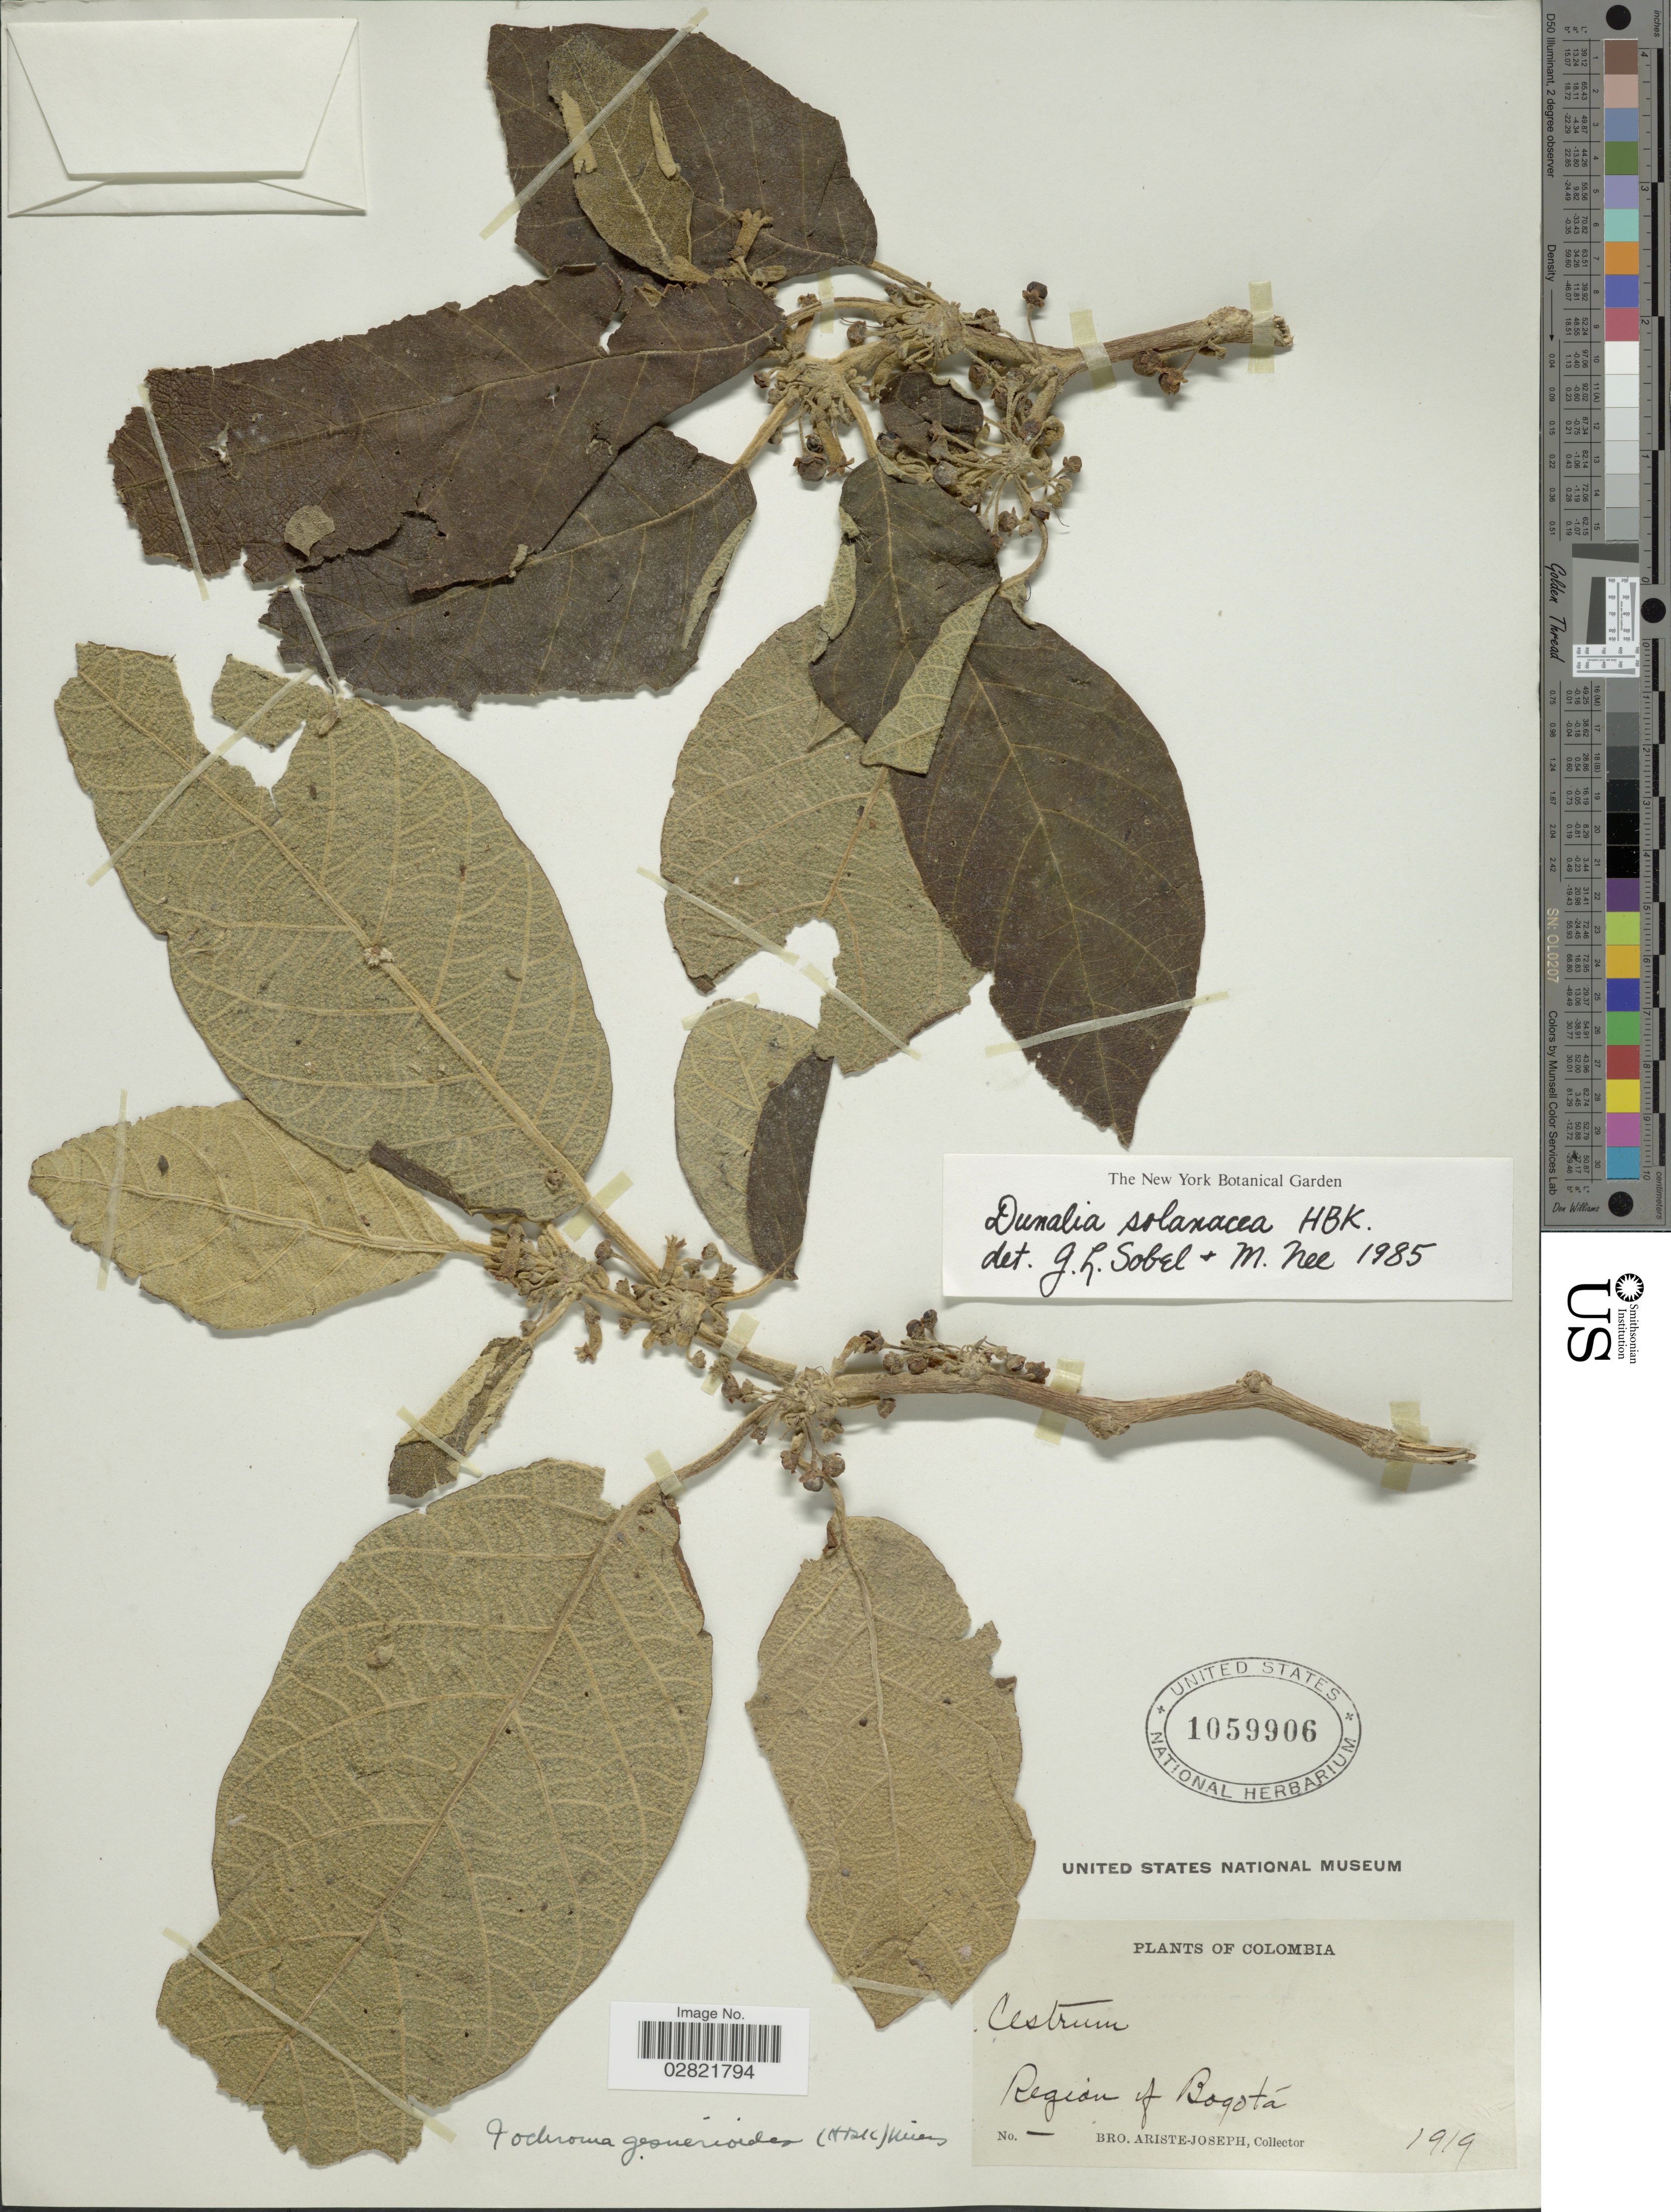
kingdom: Plantae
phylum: Tracheophyta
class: Magnoliopsida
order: Solanales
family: Solanaceae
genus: Dunalia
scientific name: Dunalia solanacea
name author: Kunth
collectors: Bro. Ariste-Joseph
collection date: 1919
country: Colombia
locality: Region of Bogotá.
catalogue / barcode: US 1059906